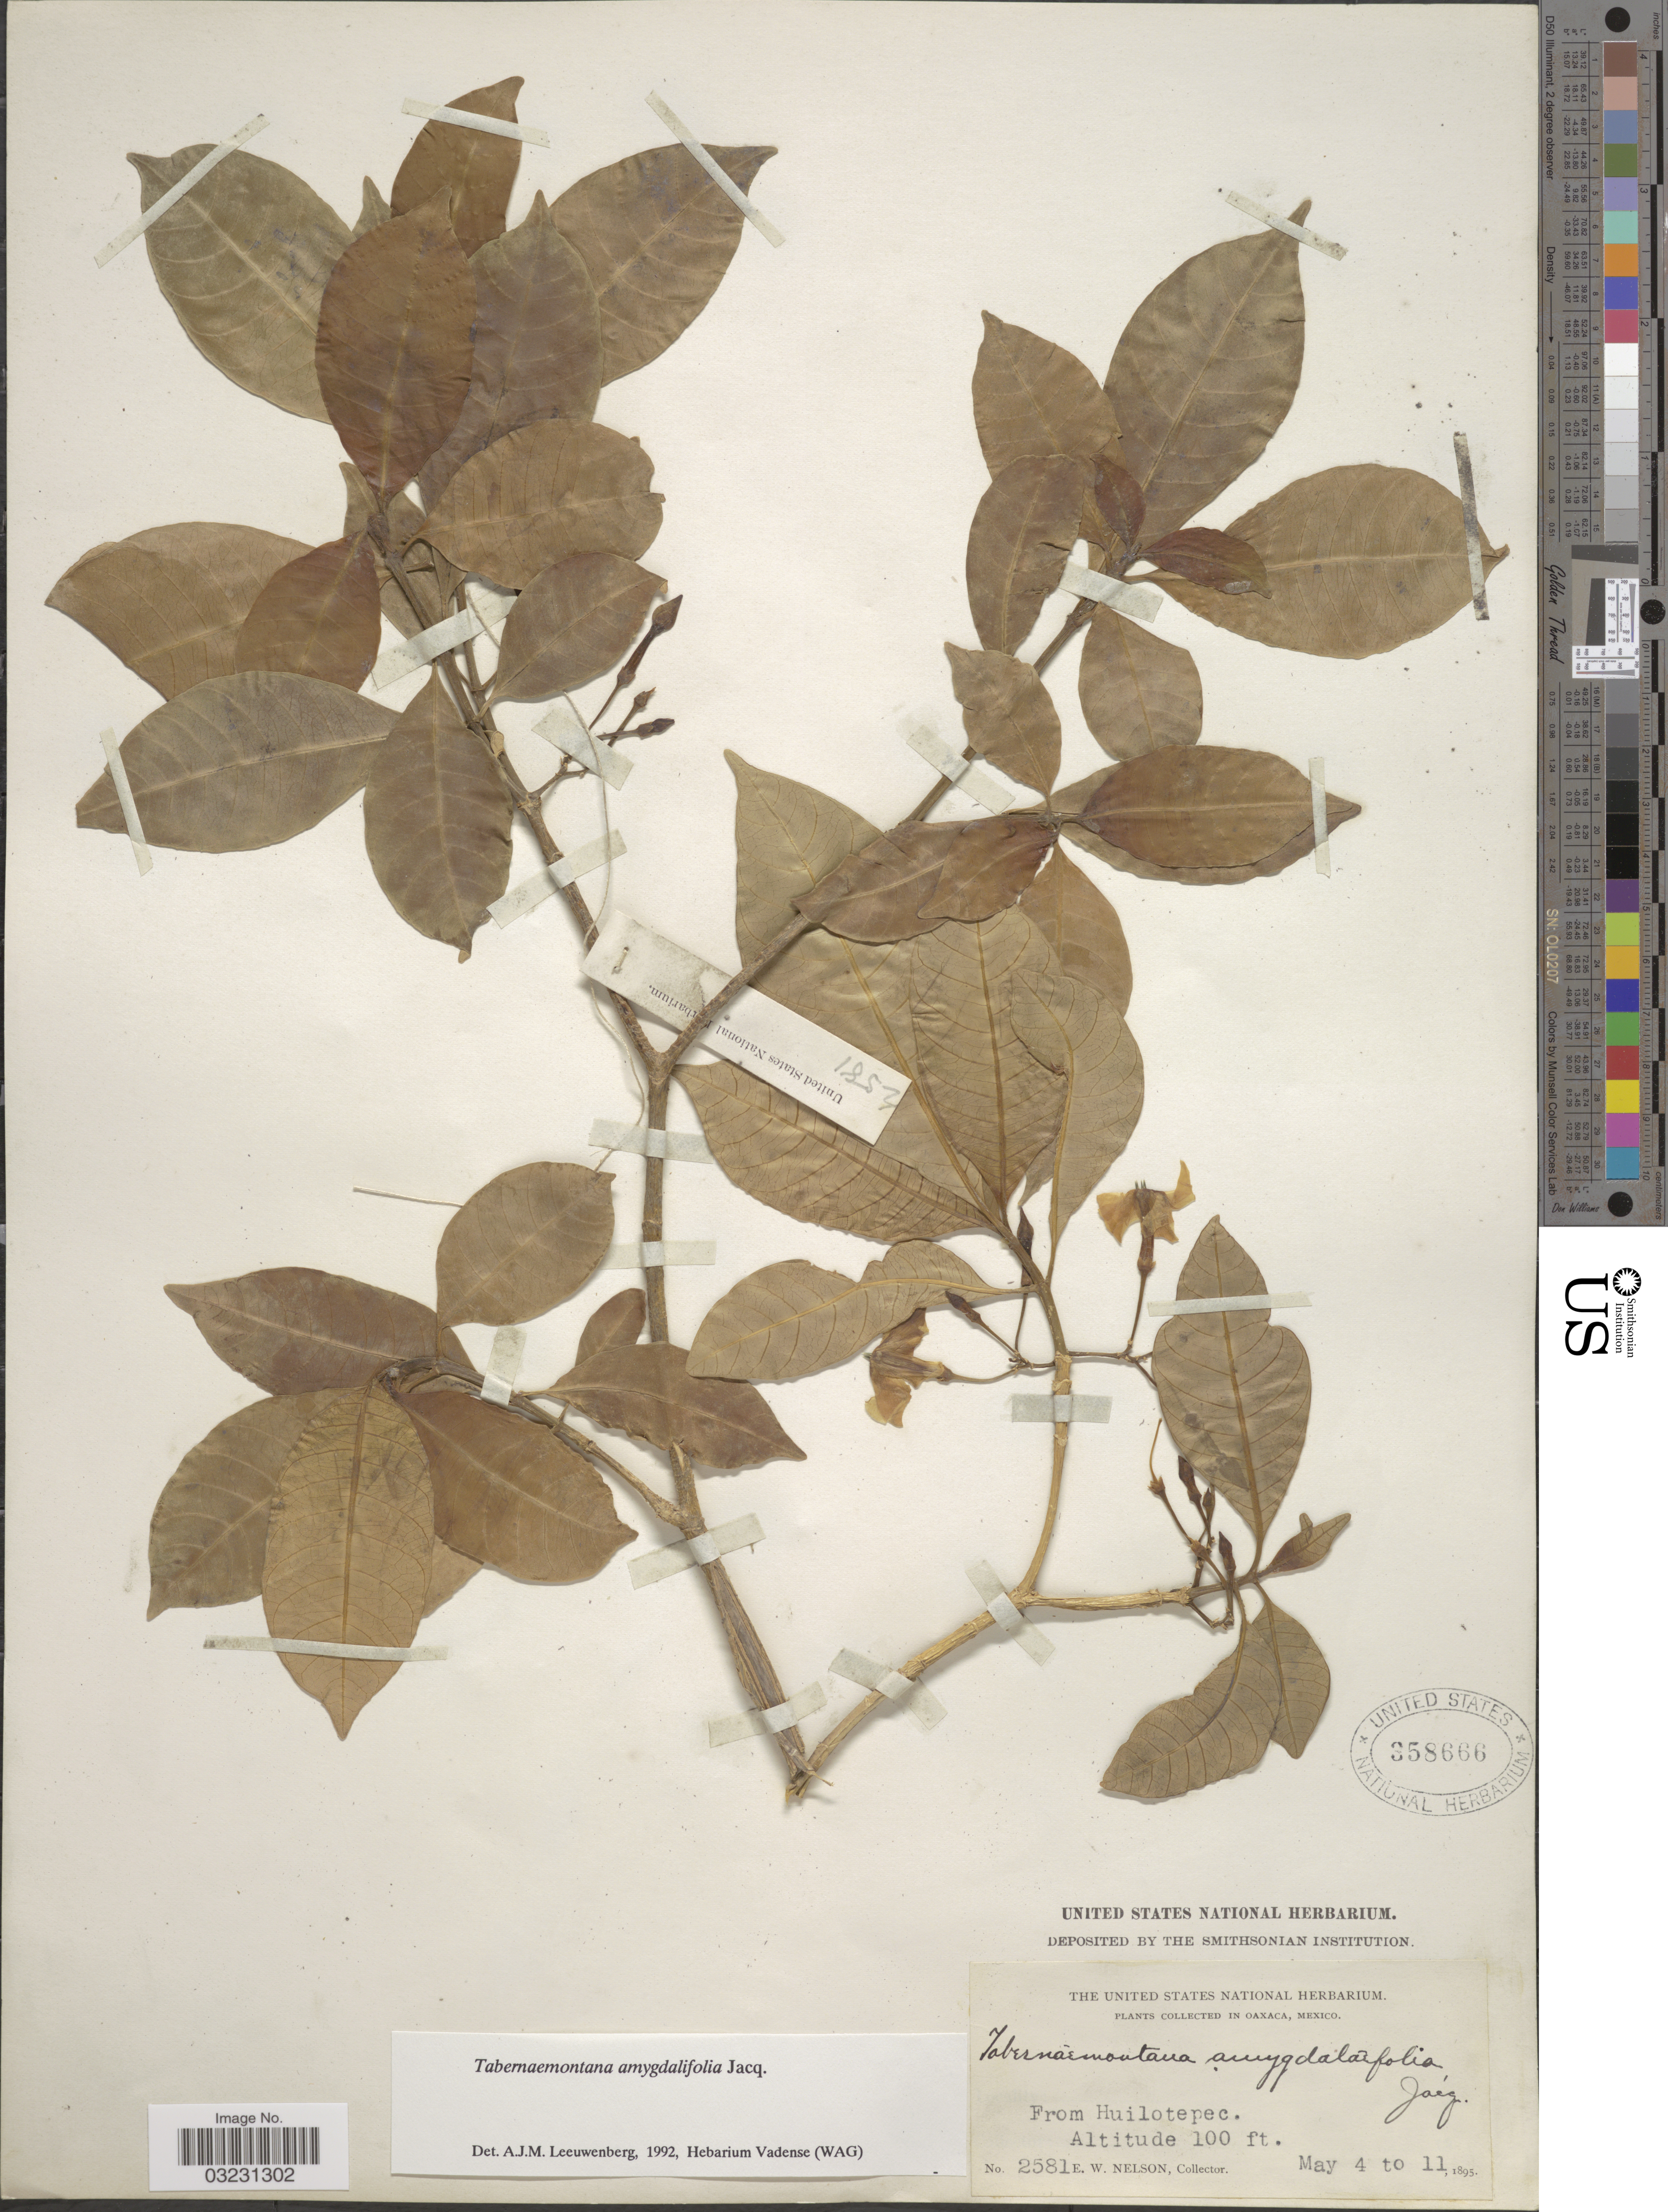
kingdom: Plantae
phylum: Tracheophyta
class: Magnoliopsida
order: Gentianales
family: Apocynaceae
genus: Tabernaemontana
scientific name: Tabernaemontana amygdalifolia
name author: Jacq.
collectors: E. W. Nelson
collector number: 2581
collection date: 1895-05-04/1895-05-11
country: Mexico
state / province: Oaxaca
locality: From Huilotepec.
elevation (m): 30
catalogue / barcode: US 358666